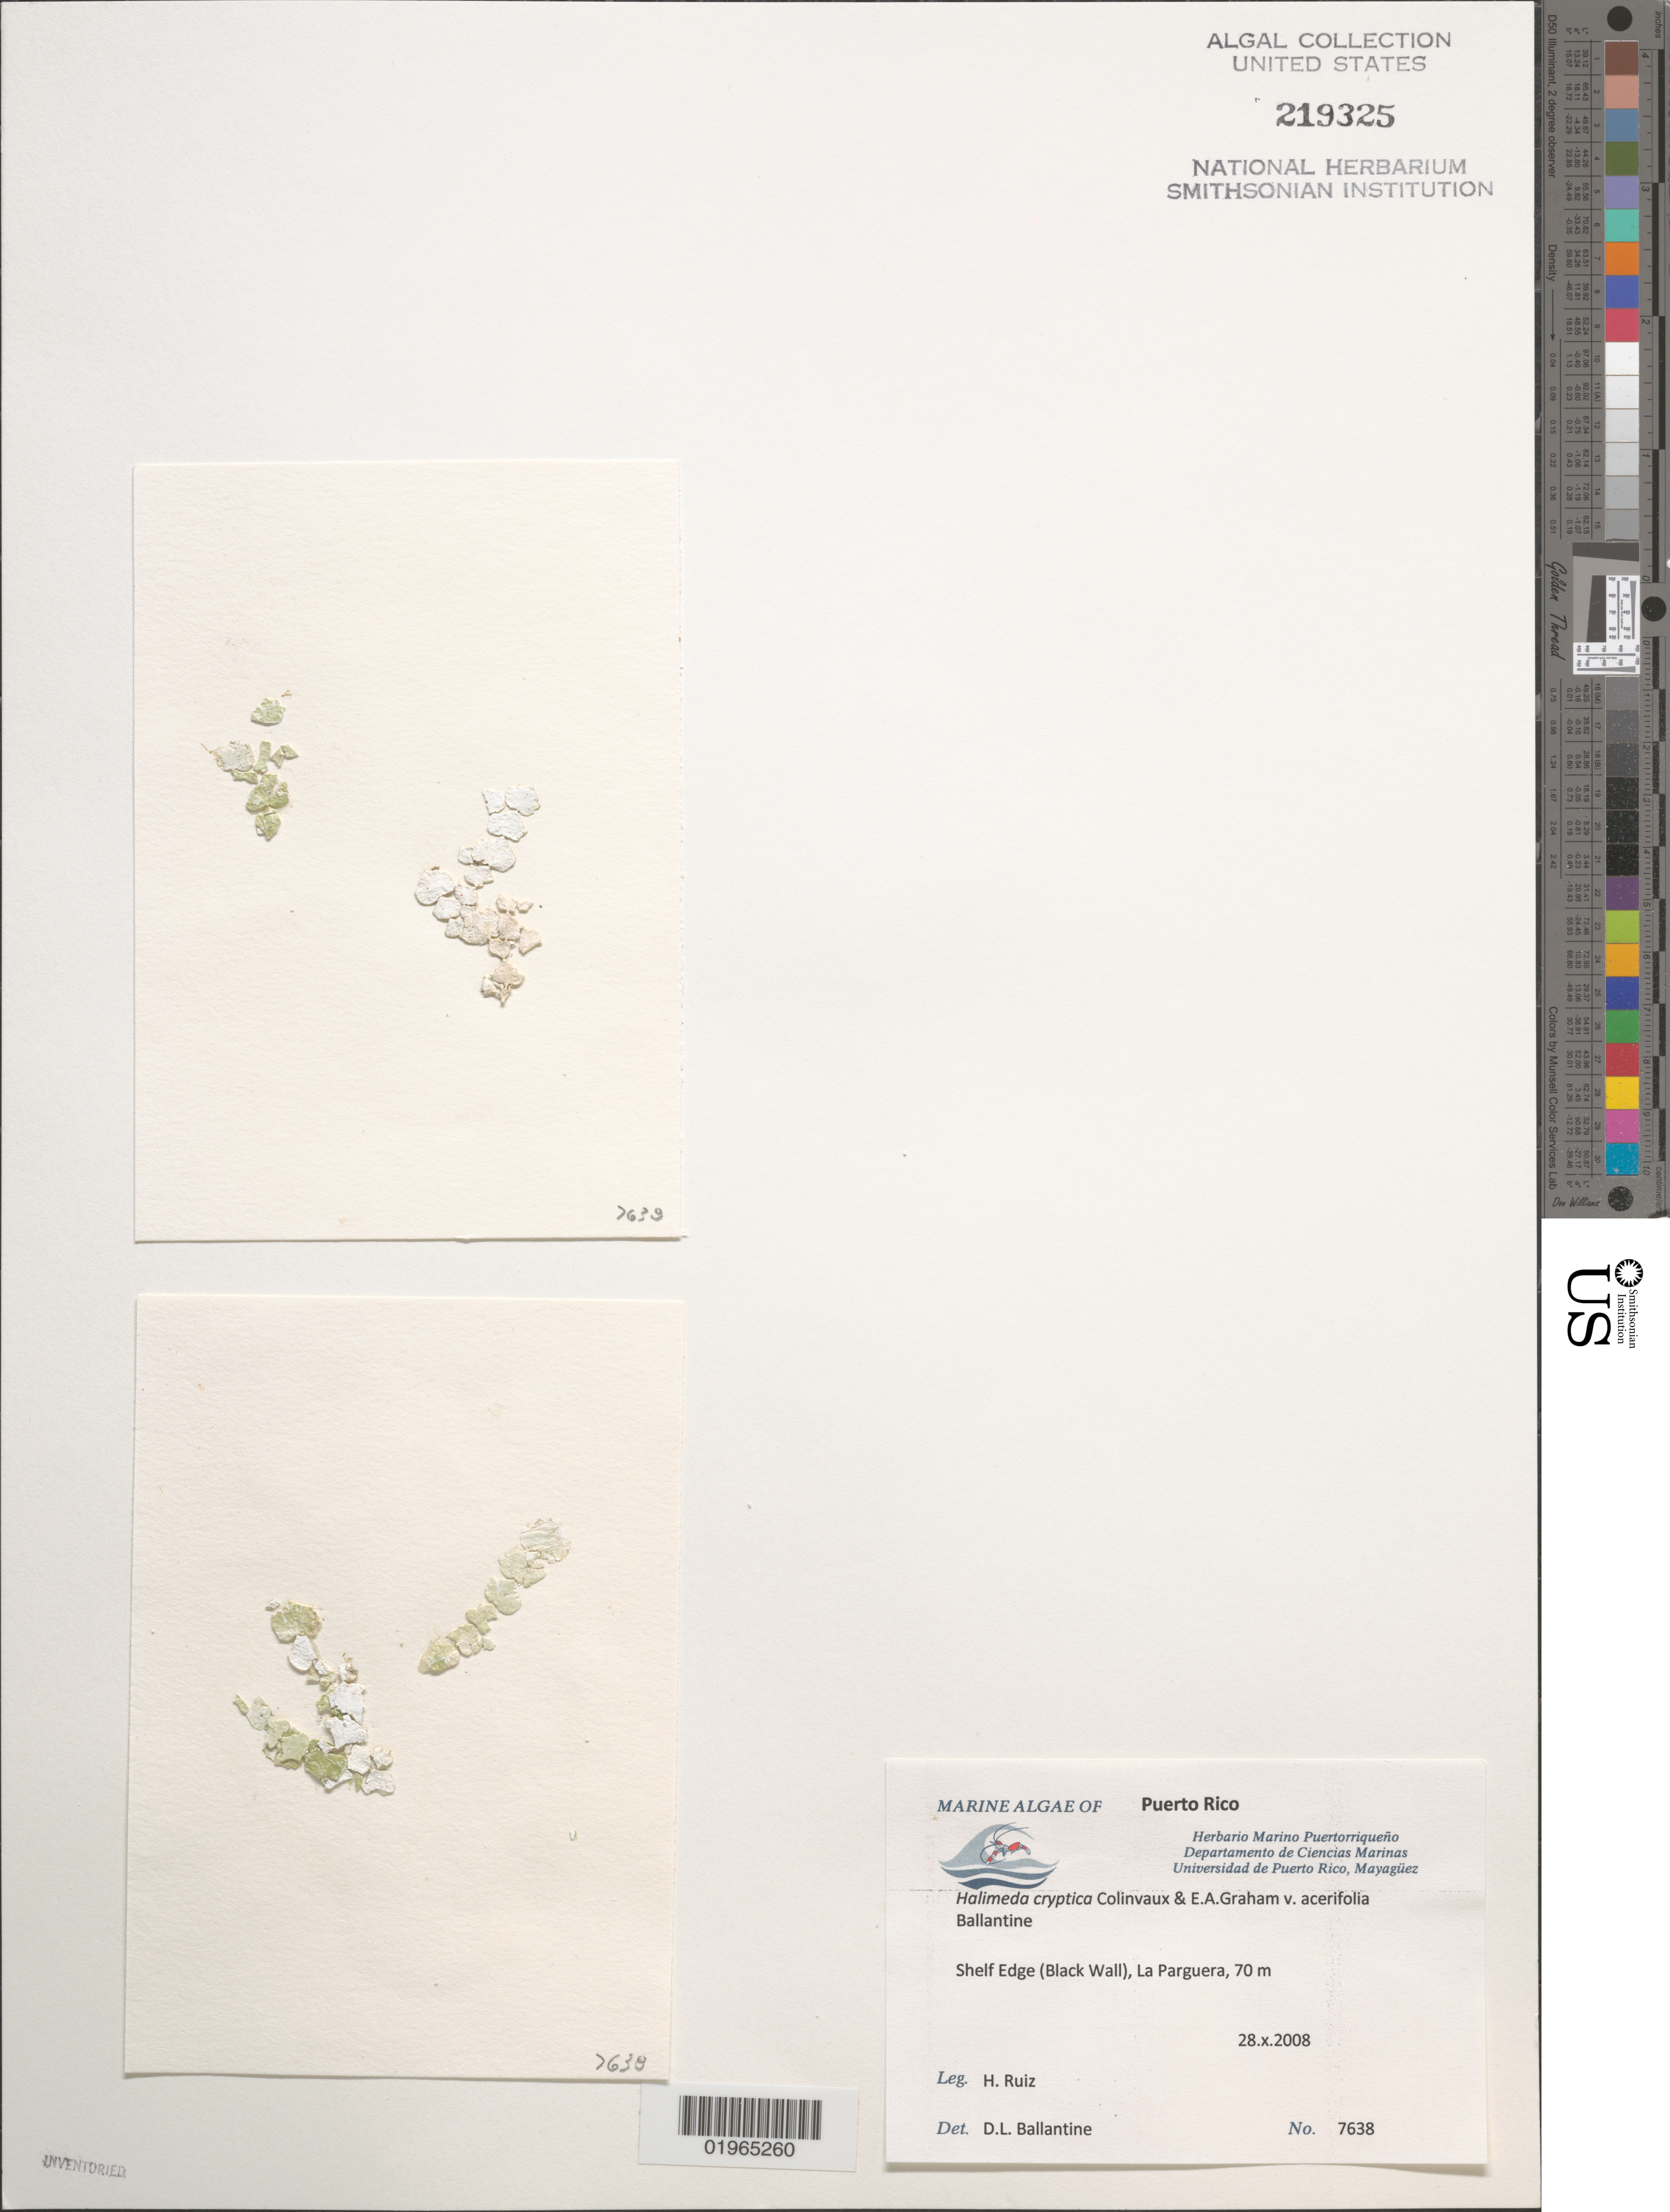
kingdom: Plantae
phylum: Chlorophyta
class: Ulvophyceae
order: Bryopsidales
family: Halimedaceae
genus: Halimeda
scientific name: Halimeda cryptica var. acerifolia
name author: D.L. Ballant.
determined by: Ballantine, D. L.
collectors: H. Ruiz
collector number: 7638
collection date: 2008-10-28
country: Puerto Rico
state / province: Lajas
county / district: La Parguera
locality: Shelf Edge (Black Wall)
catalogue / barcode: US 219325